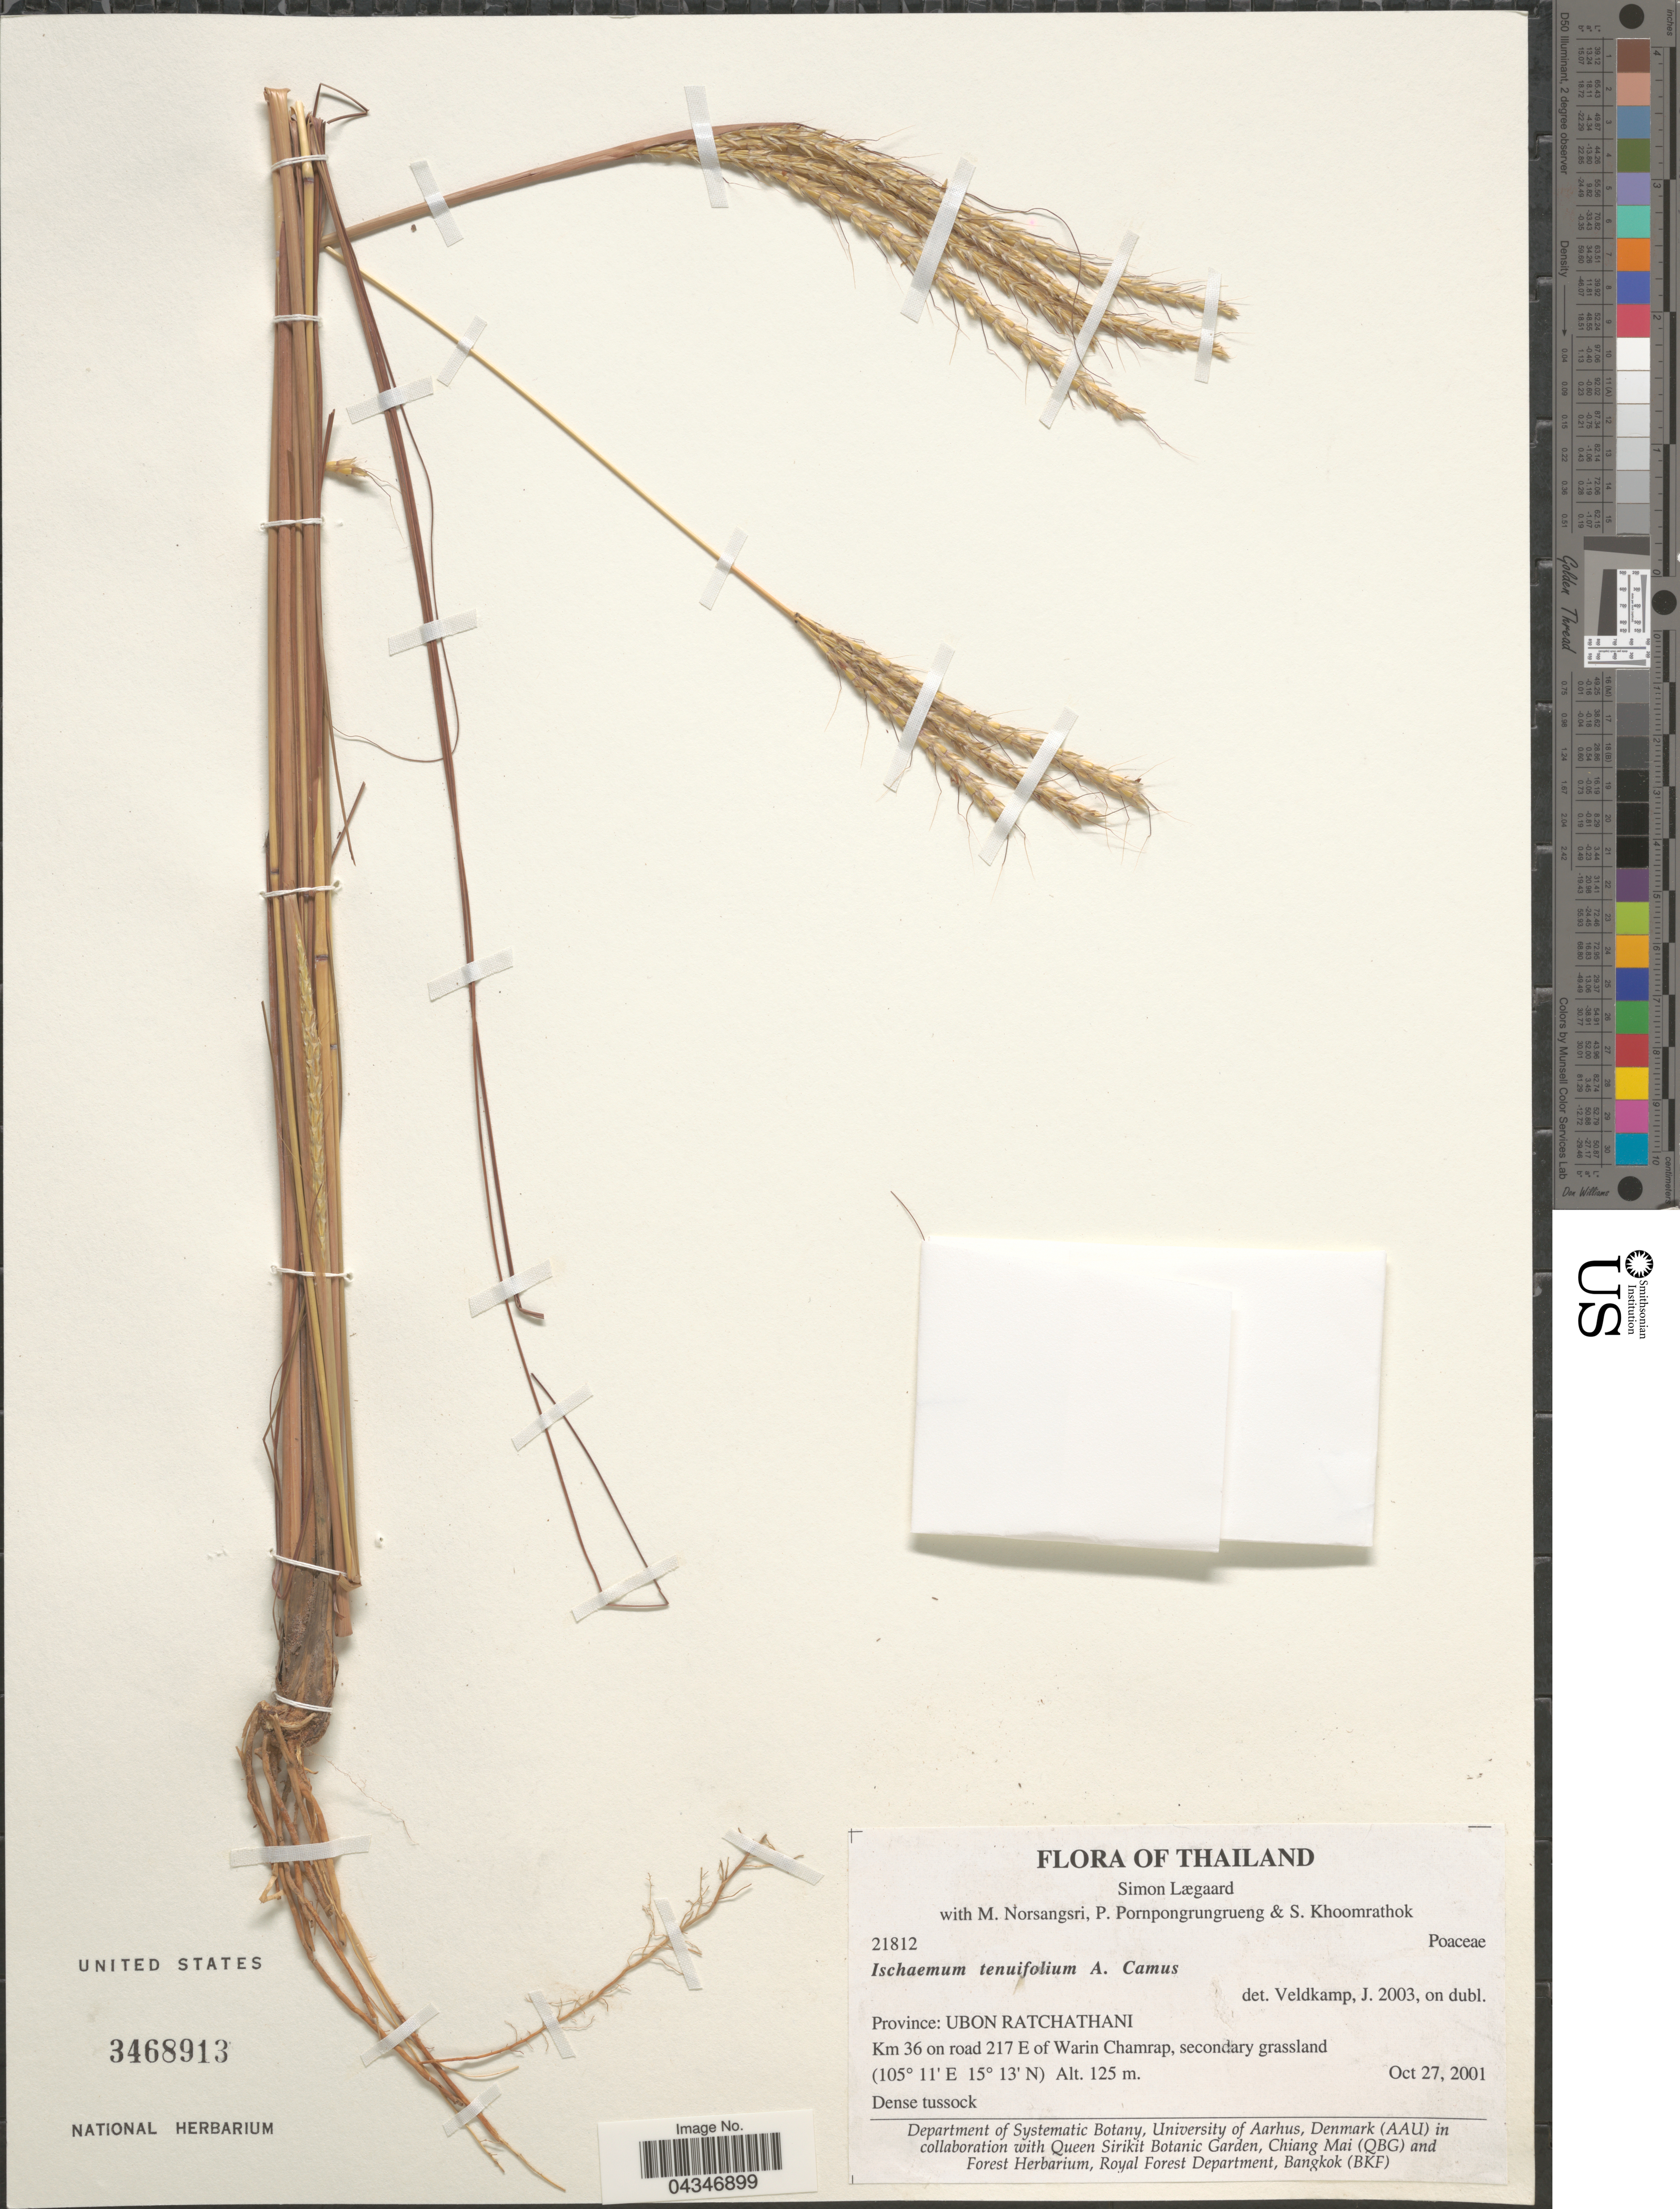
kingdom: Plantae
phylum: Tracheophyta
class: Liliopsida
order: Poales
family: Poaceae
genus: Andropogon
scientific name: Andropogon burmanicus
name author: Bor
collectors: S. Lægaard, M. Norsangsri, P. Pornpongrungrueng & S. Khoomrathok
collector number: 21812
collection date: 2001-10-27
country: Thailand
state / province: Ubon Ratchathani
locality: Km 36 on road 217 E of Warin Chamrap, secondary grassland.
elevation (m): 125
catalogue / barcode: US 3468913